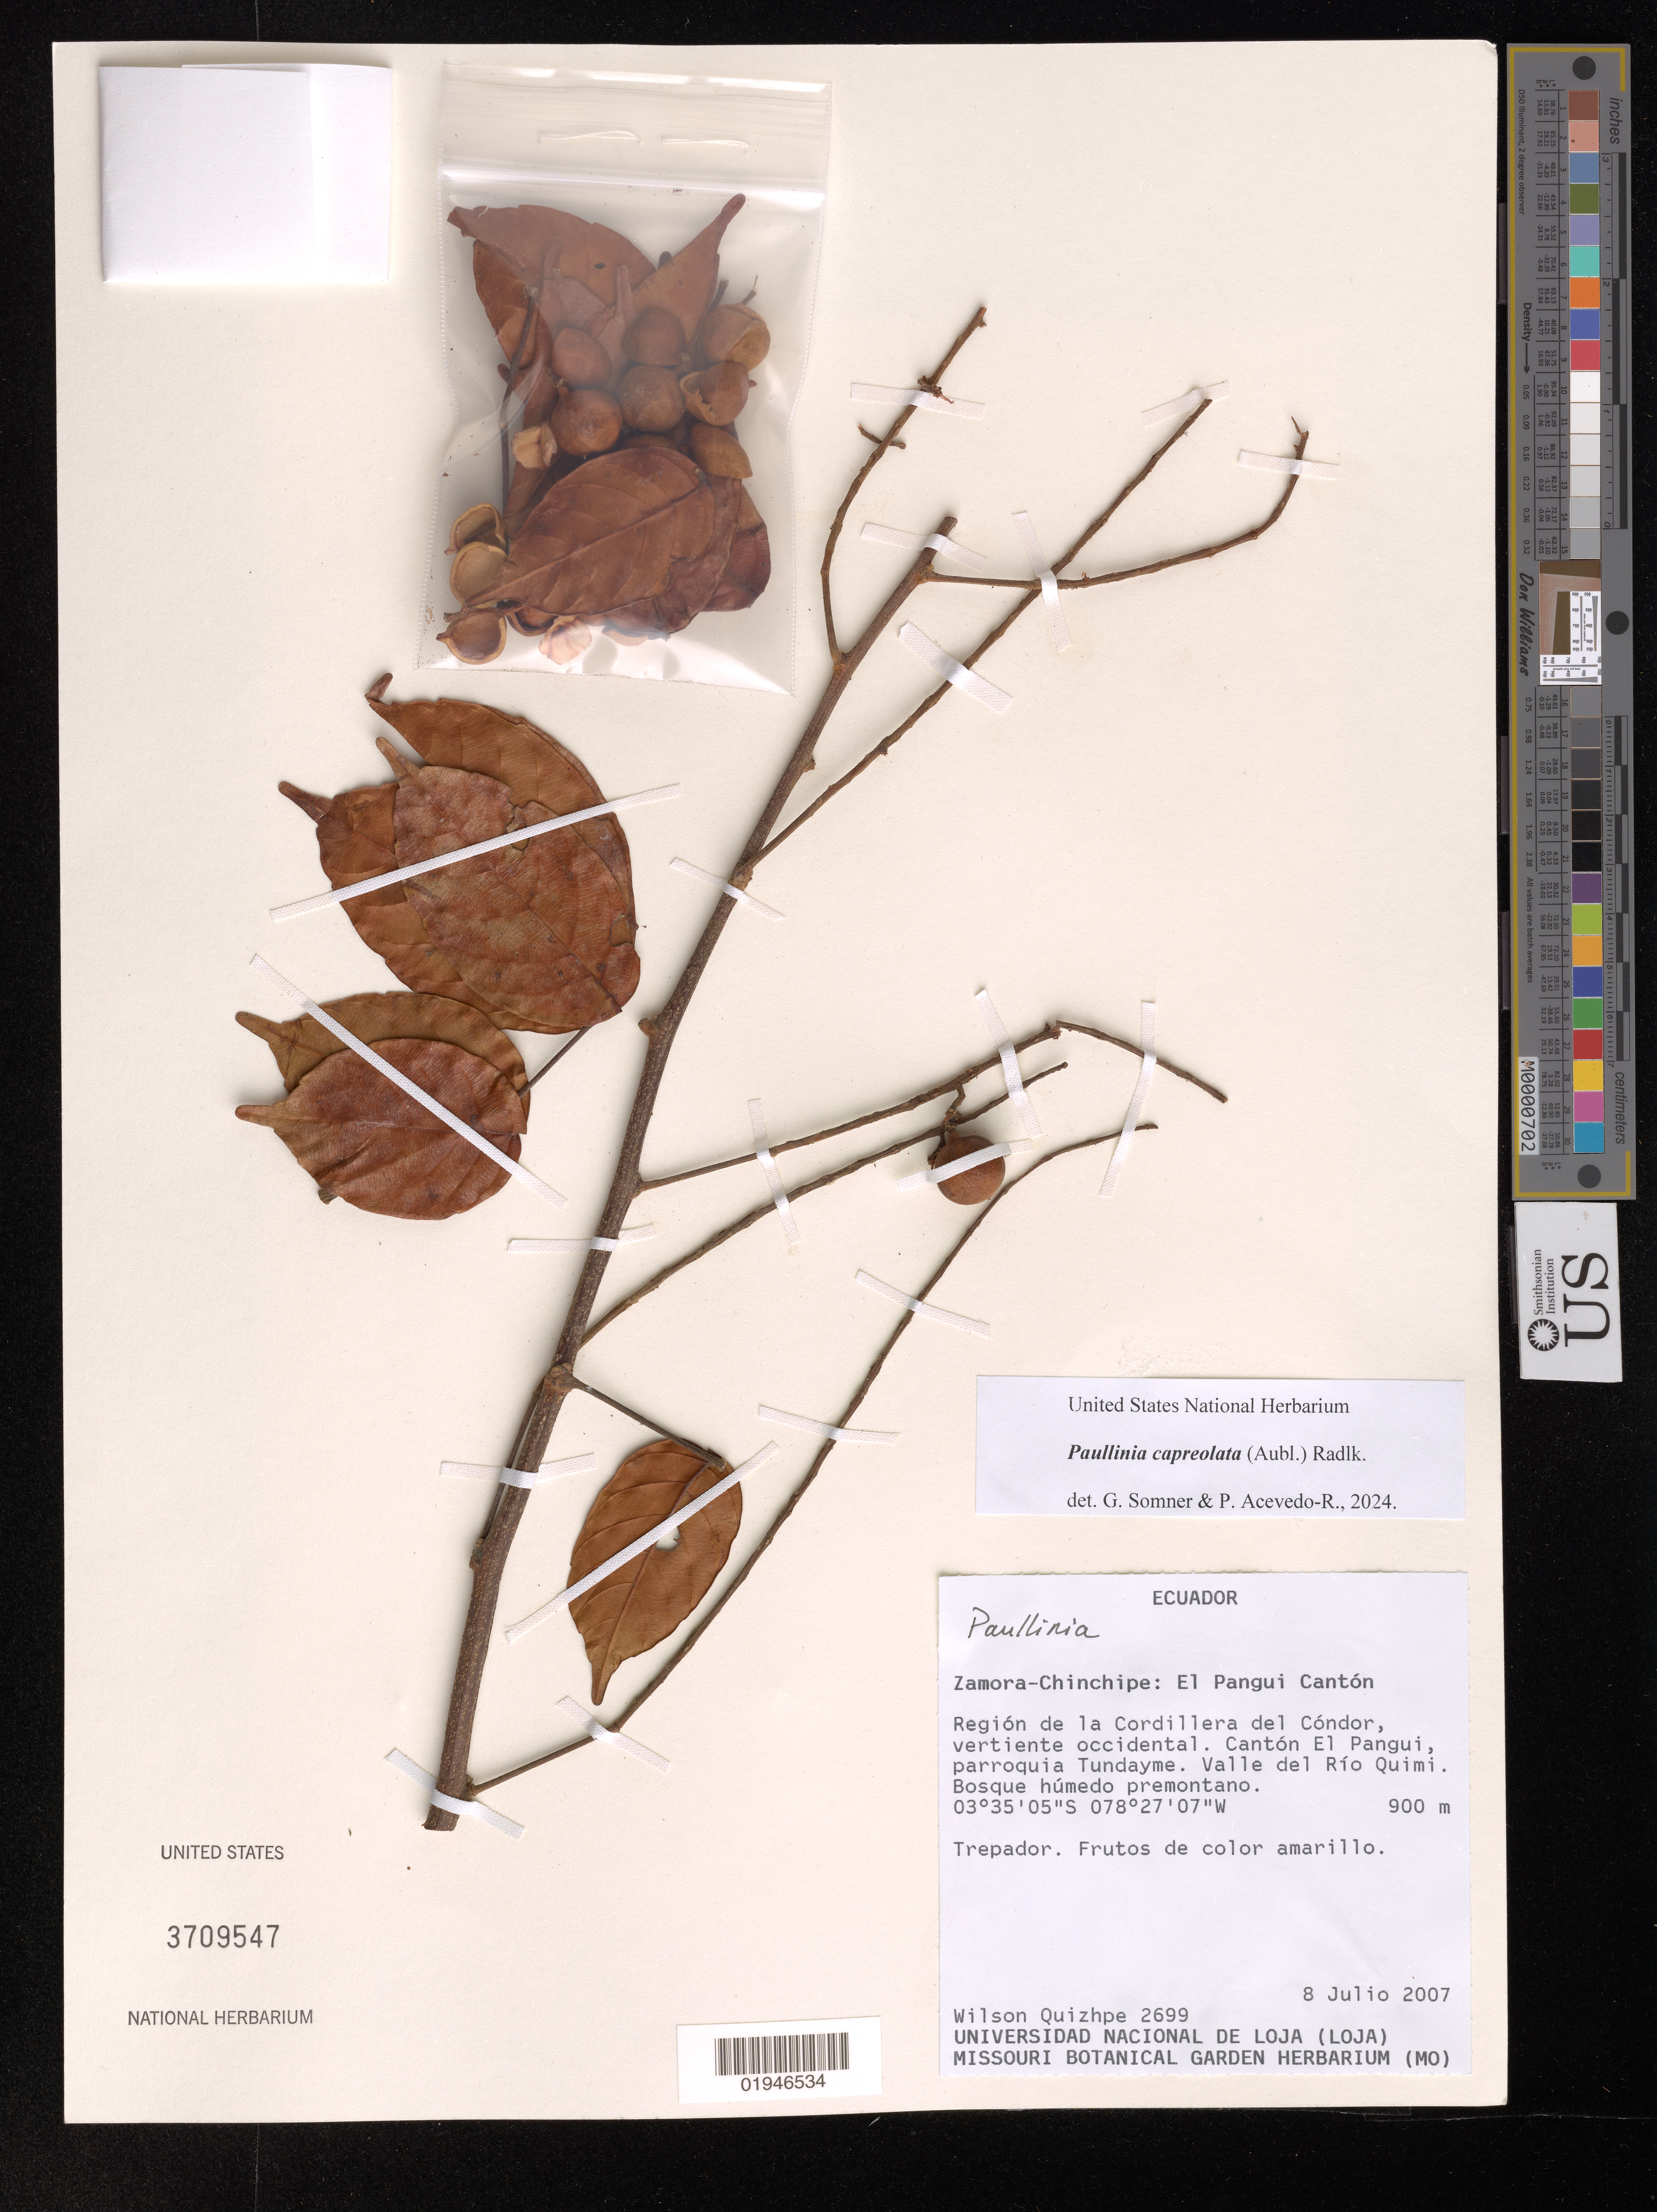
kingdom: Plantae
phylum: Tracheophyta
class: Magnoliopsida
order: Sapindales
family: Sapindaceae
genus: Paullinia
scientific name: Paullinia capreolata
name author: (Aubl.) Radlk.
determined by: Acevedo-Rodríguez, P.; Somner, G. V.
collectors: W. Quizhpe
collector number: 2699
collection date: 2007-07-08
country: Ecuador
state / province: Zamora-Chinchipe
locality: El Pangui Cantón. Región de la Cordillera del Cóndor, vertiente occidental. Cantón El Pangui, parroquia Tundayme. Valle del Río Quimi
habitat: Bosque húmedo premontano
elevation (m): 900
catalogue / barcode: US 3709547